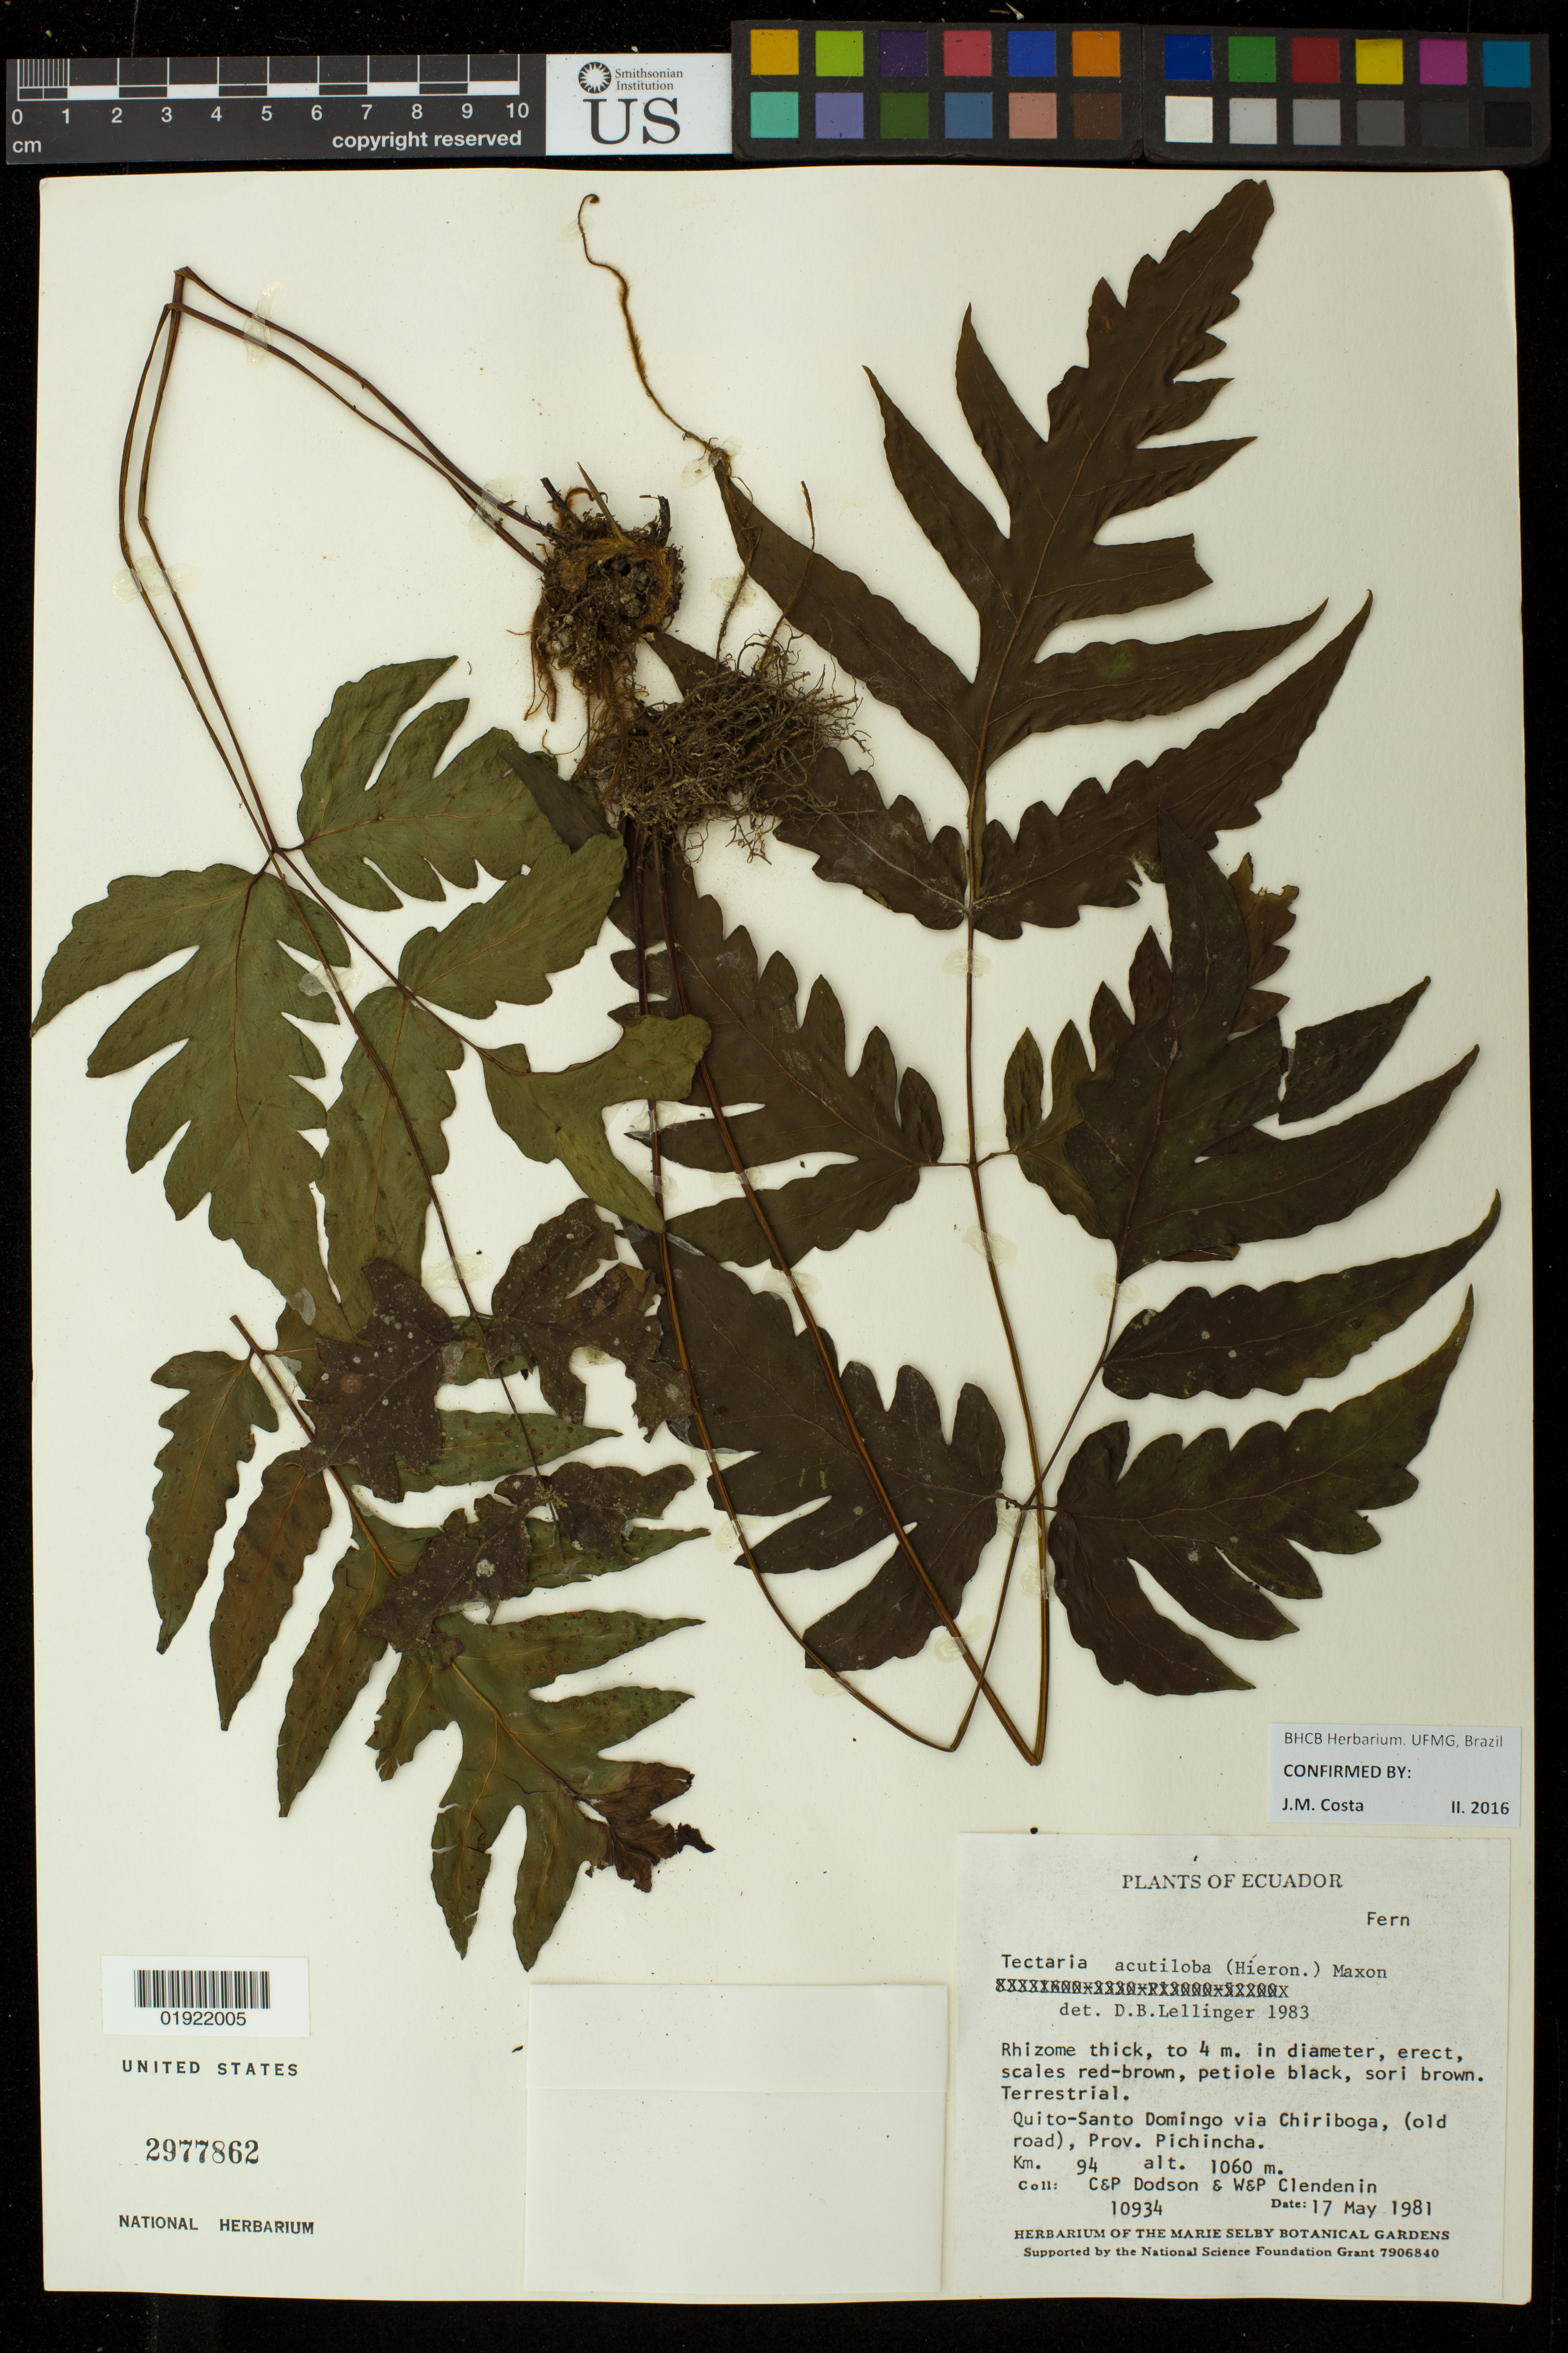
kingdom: Plantae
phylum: Tracheophyta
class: Polypodiopsida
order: Polypodiales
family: Tectariaceae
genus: Tectaria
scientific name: Tectaria acutiloba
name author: (Hieron.) Maxon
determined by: Costa, J. M.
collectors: C. Dodson, P. Dodson, W. Clendenin & P. Clendenin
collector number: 10934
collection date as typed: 17 May 1981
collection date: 1981-05-17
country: Ecuador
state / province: Pichincha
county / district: Quito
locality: Quito-Santo Domingo via Chiriboga, (old road)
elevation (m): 1060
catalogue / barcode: US 2977862